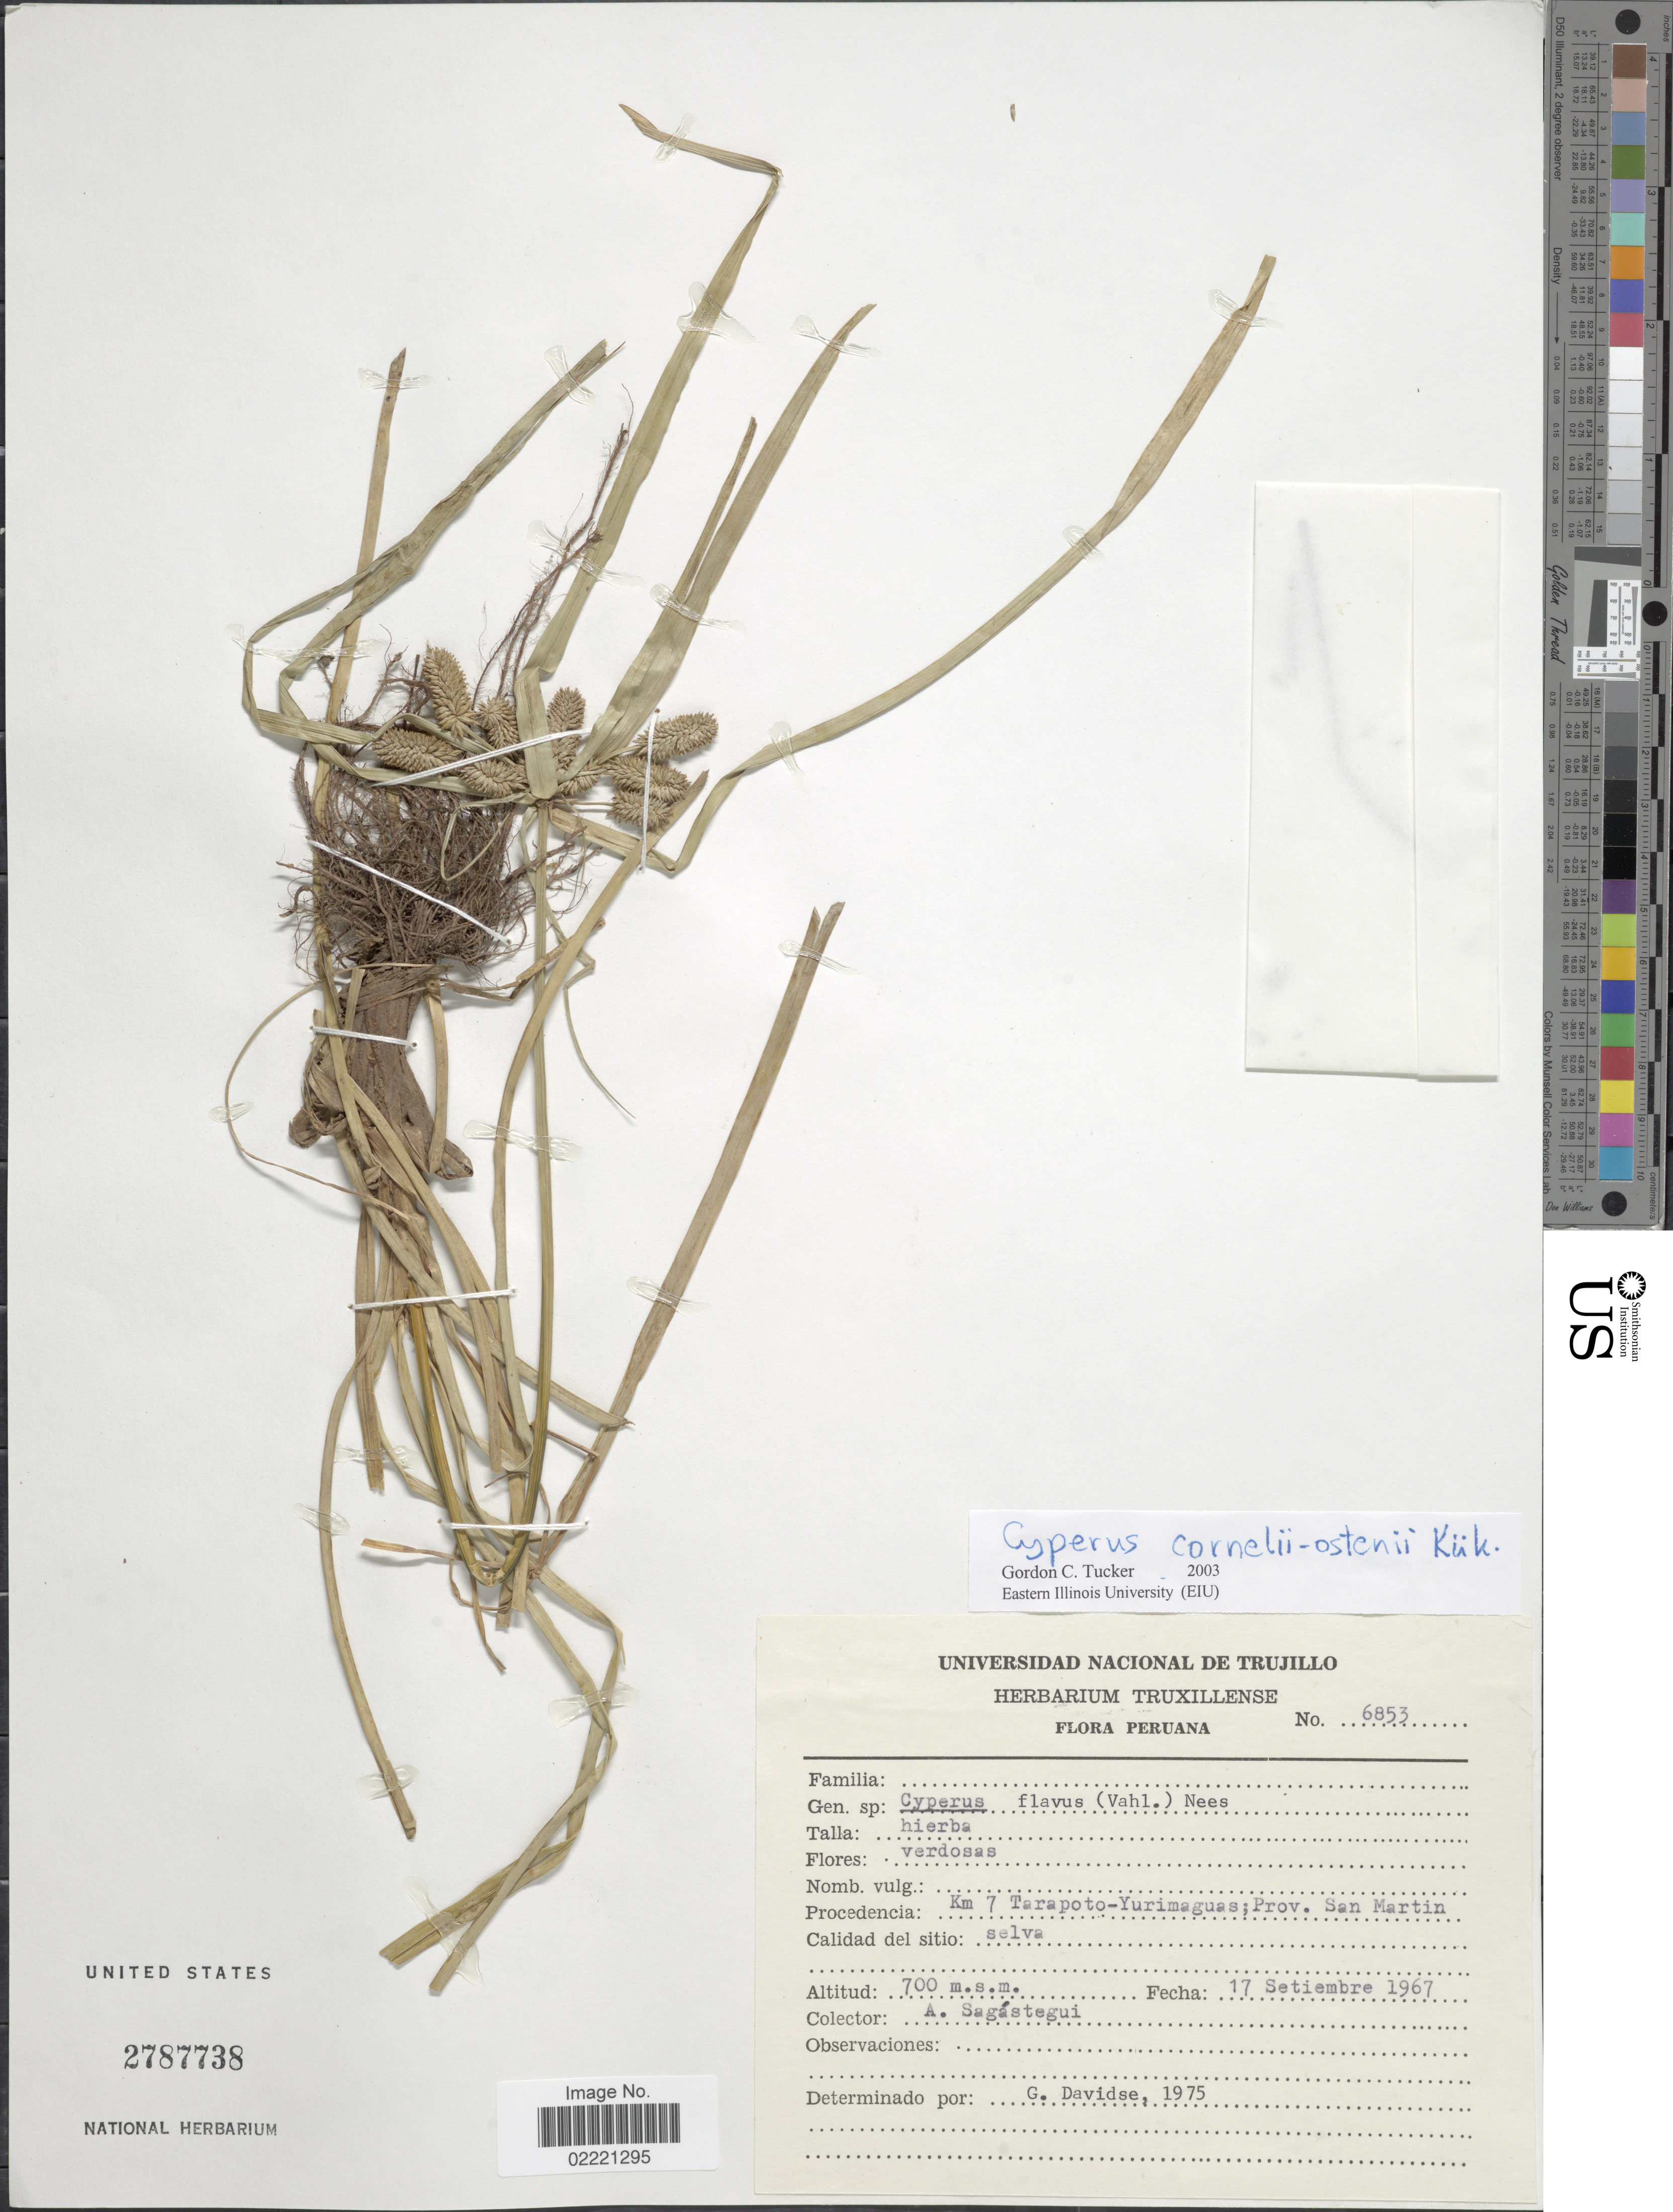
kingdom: Plantae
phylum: Tracheophyta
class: Liliopsida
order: Poales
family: Cyperaceae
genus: Cyperus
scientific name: Cyperus cornelii-ostenii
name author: Kük.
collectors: A. Sagástequi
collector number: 6853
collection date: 1967-09-17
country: Peru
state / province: San Martín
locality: Km 7 Tarapoto- Yurimaguas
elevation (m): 700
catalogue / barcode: US 2787738